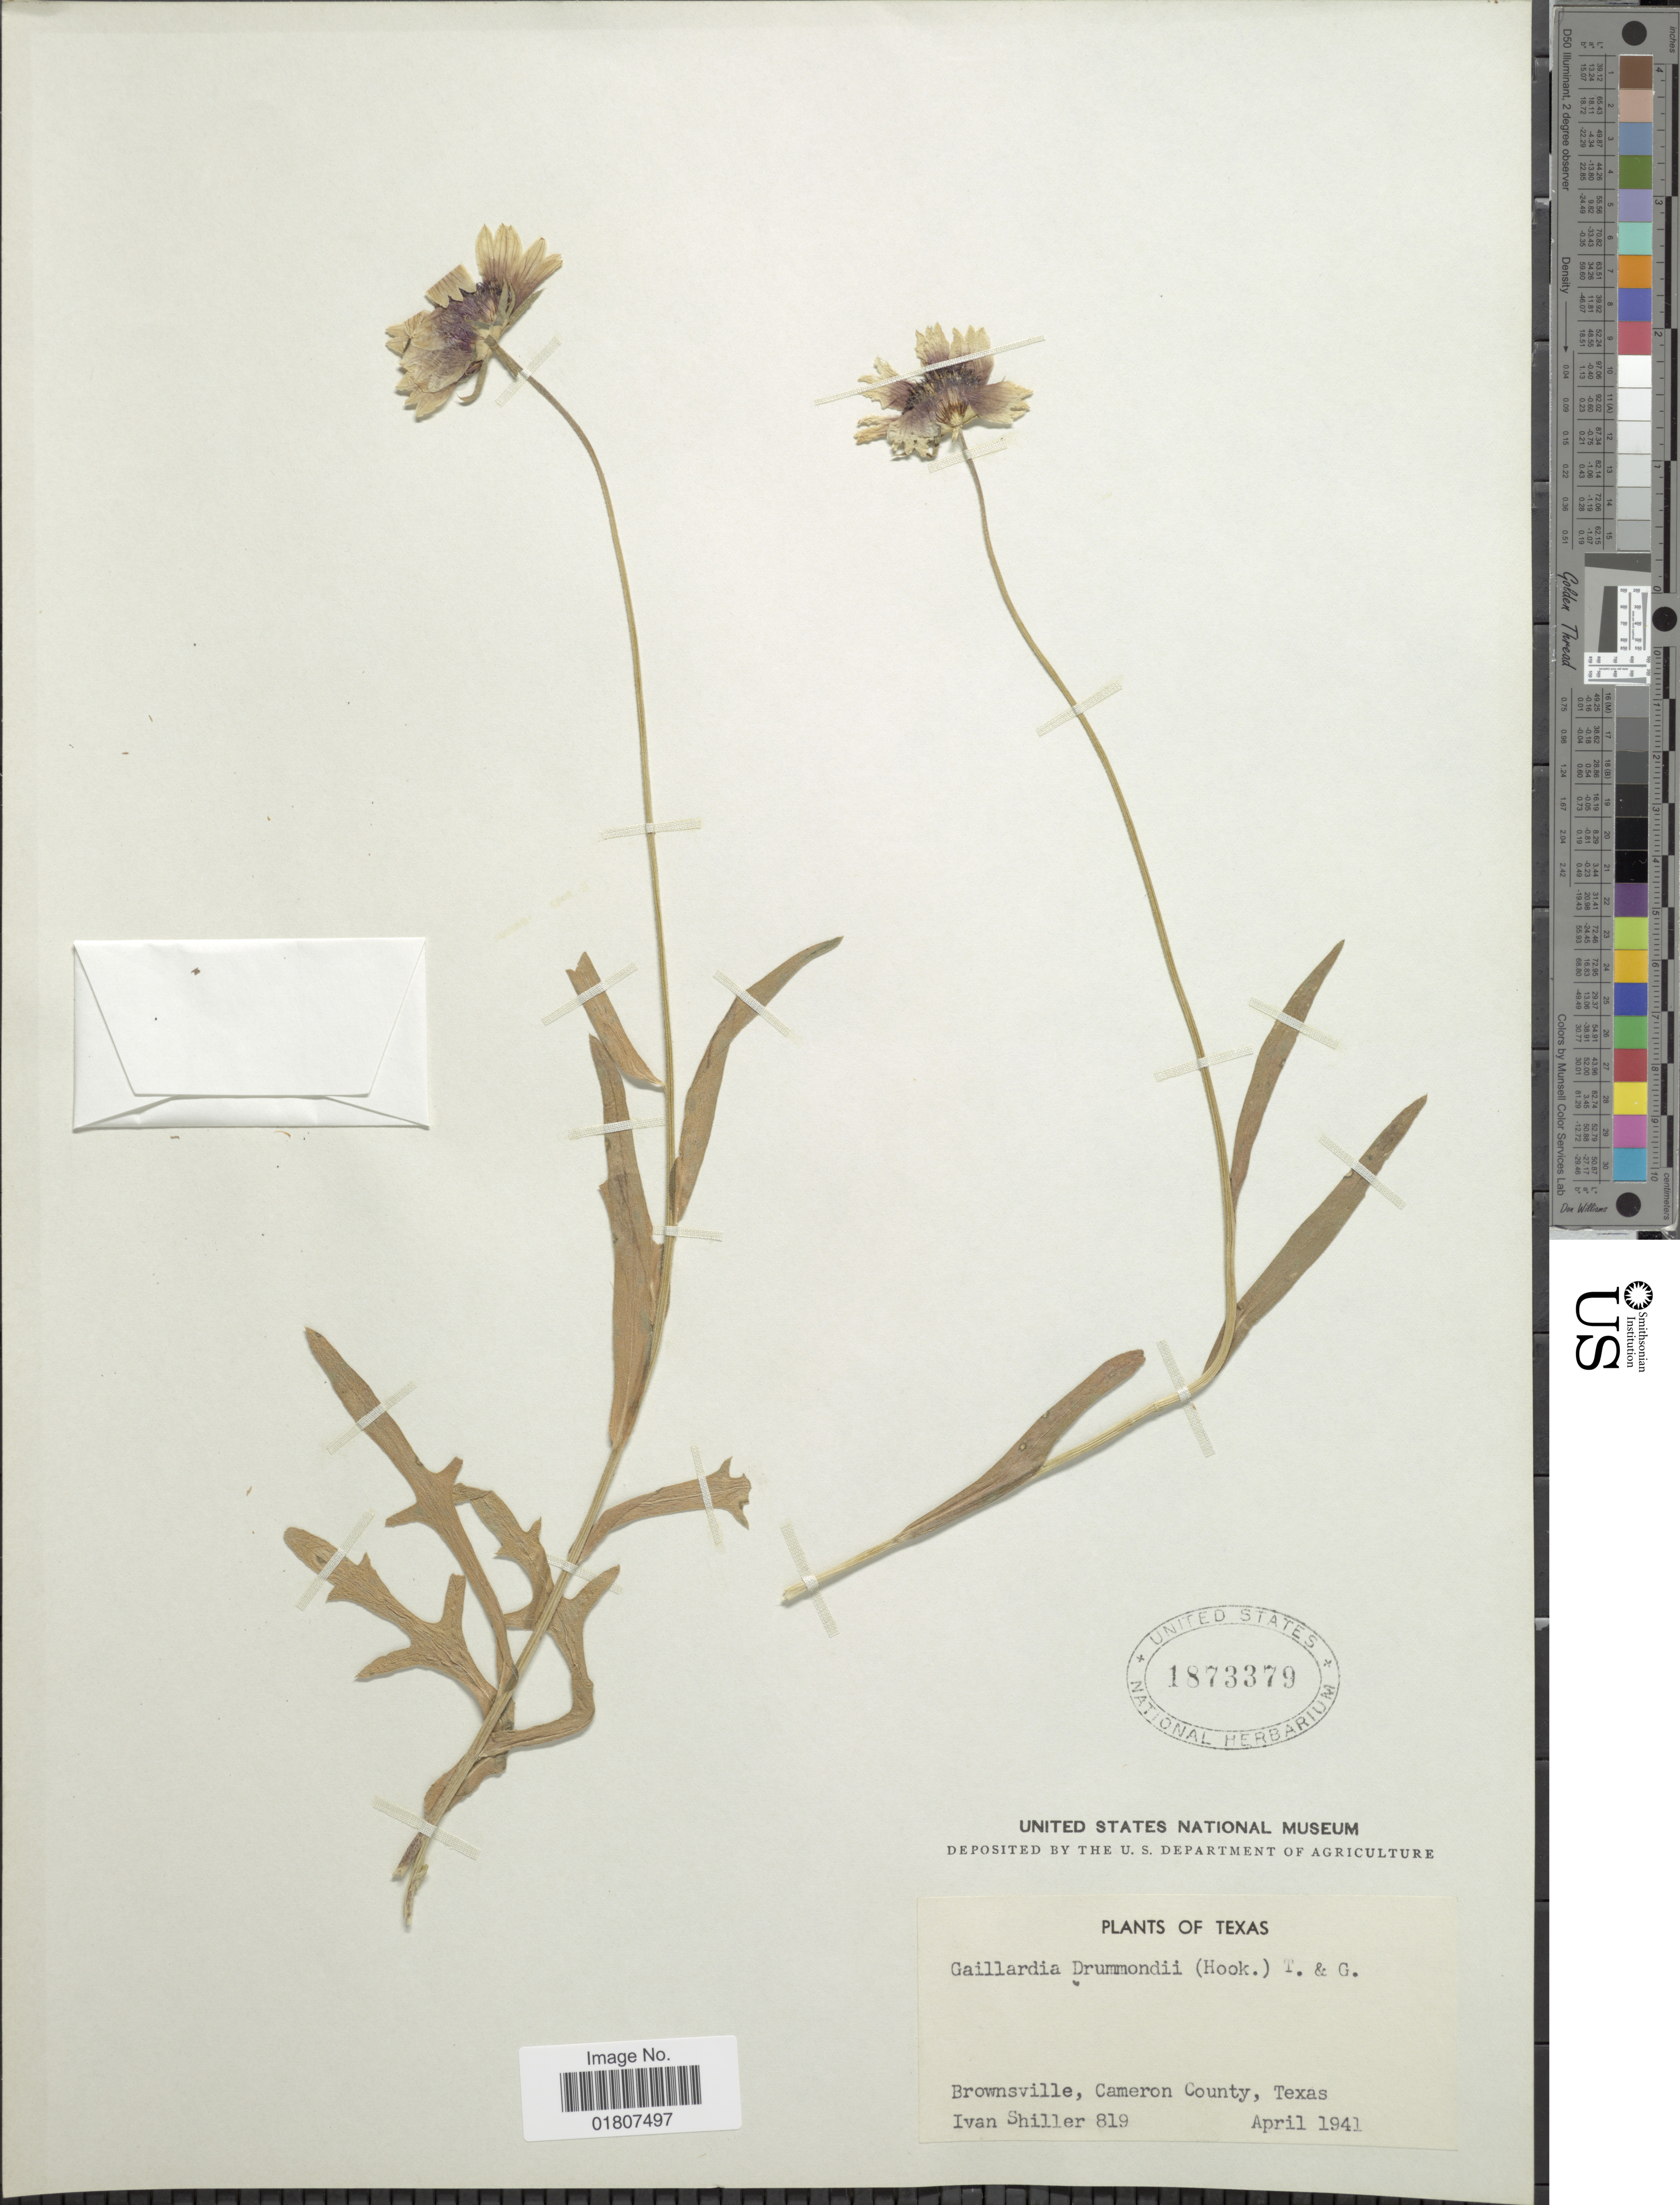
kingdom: Plantae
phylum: Tracheophyta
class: Magnoliopsida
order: Asterales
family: Asteraceae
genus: Gaillardia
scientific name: Gaillardia pulchella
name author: Foug.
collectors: I. Shiller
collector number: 819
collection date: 1941-04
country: United States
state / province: Texas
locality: Brownsville, Cameron County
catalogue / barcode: US 1873379